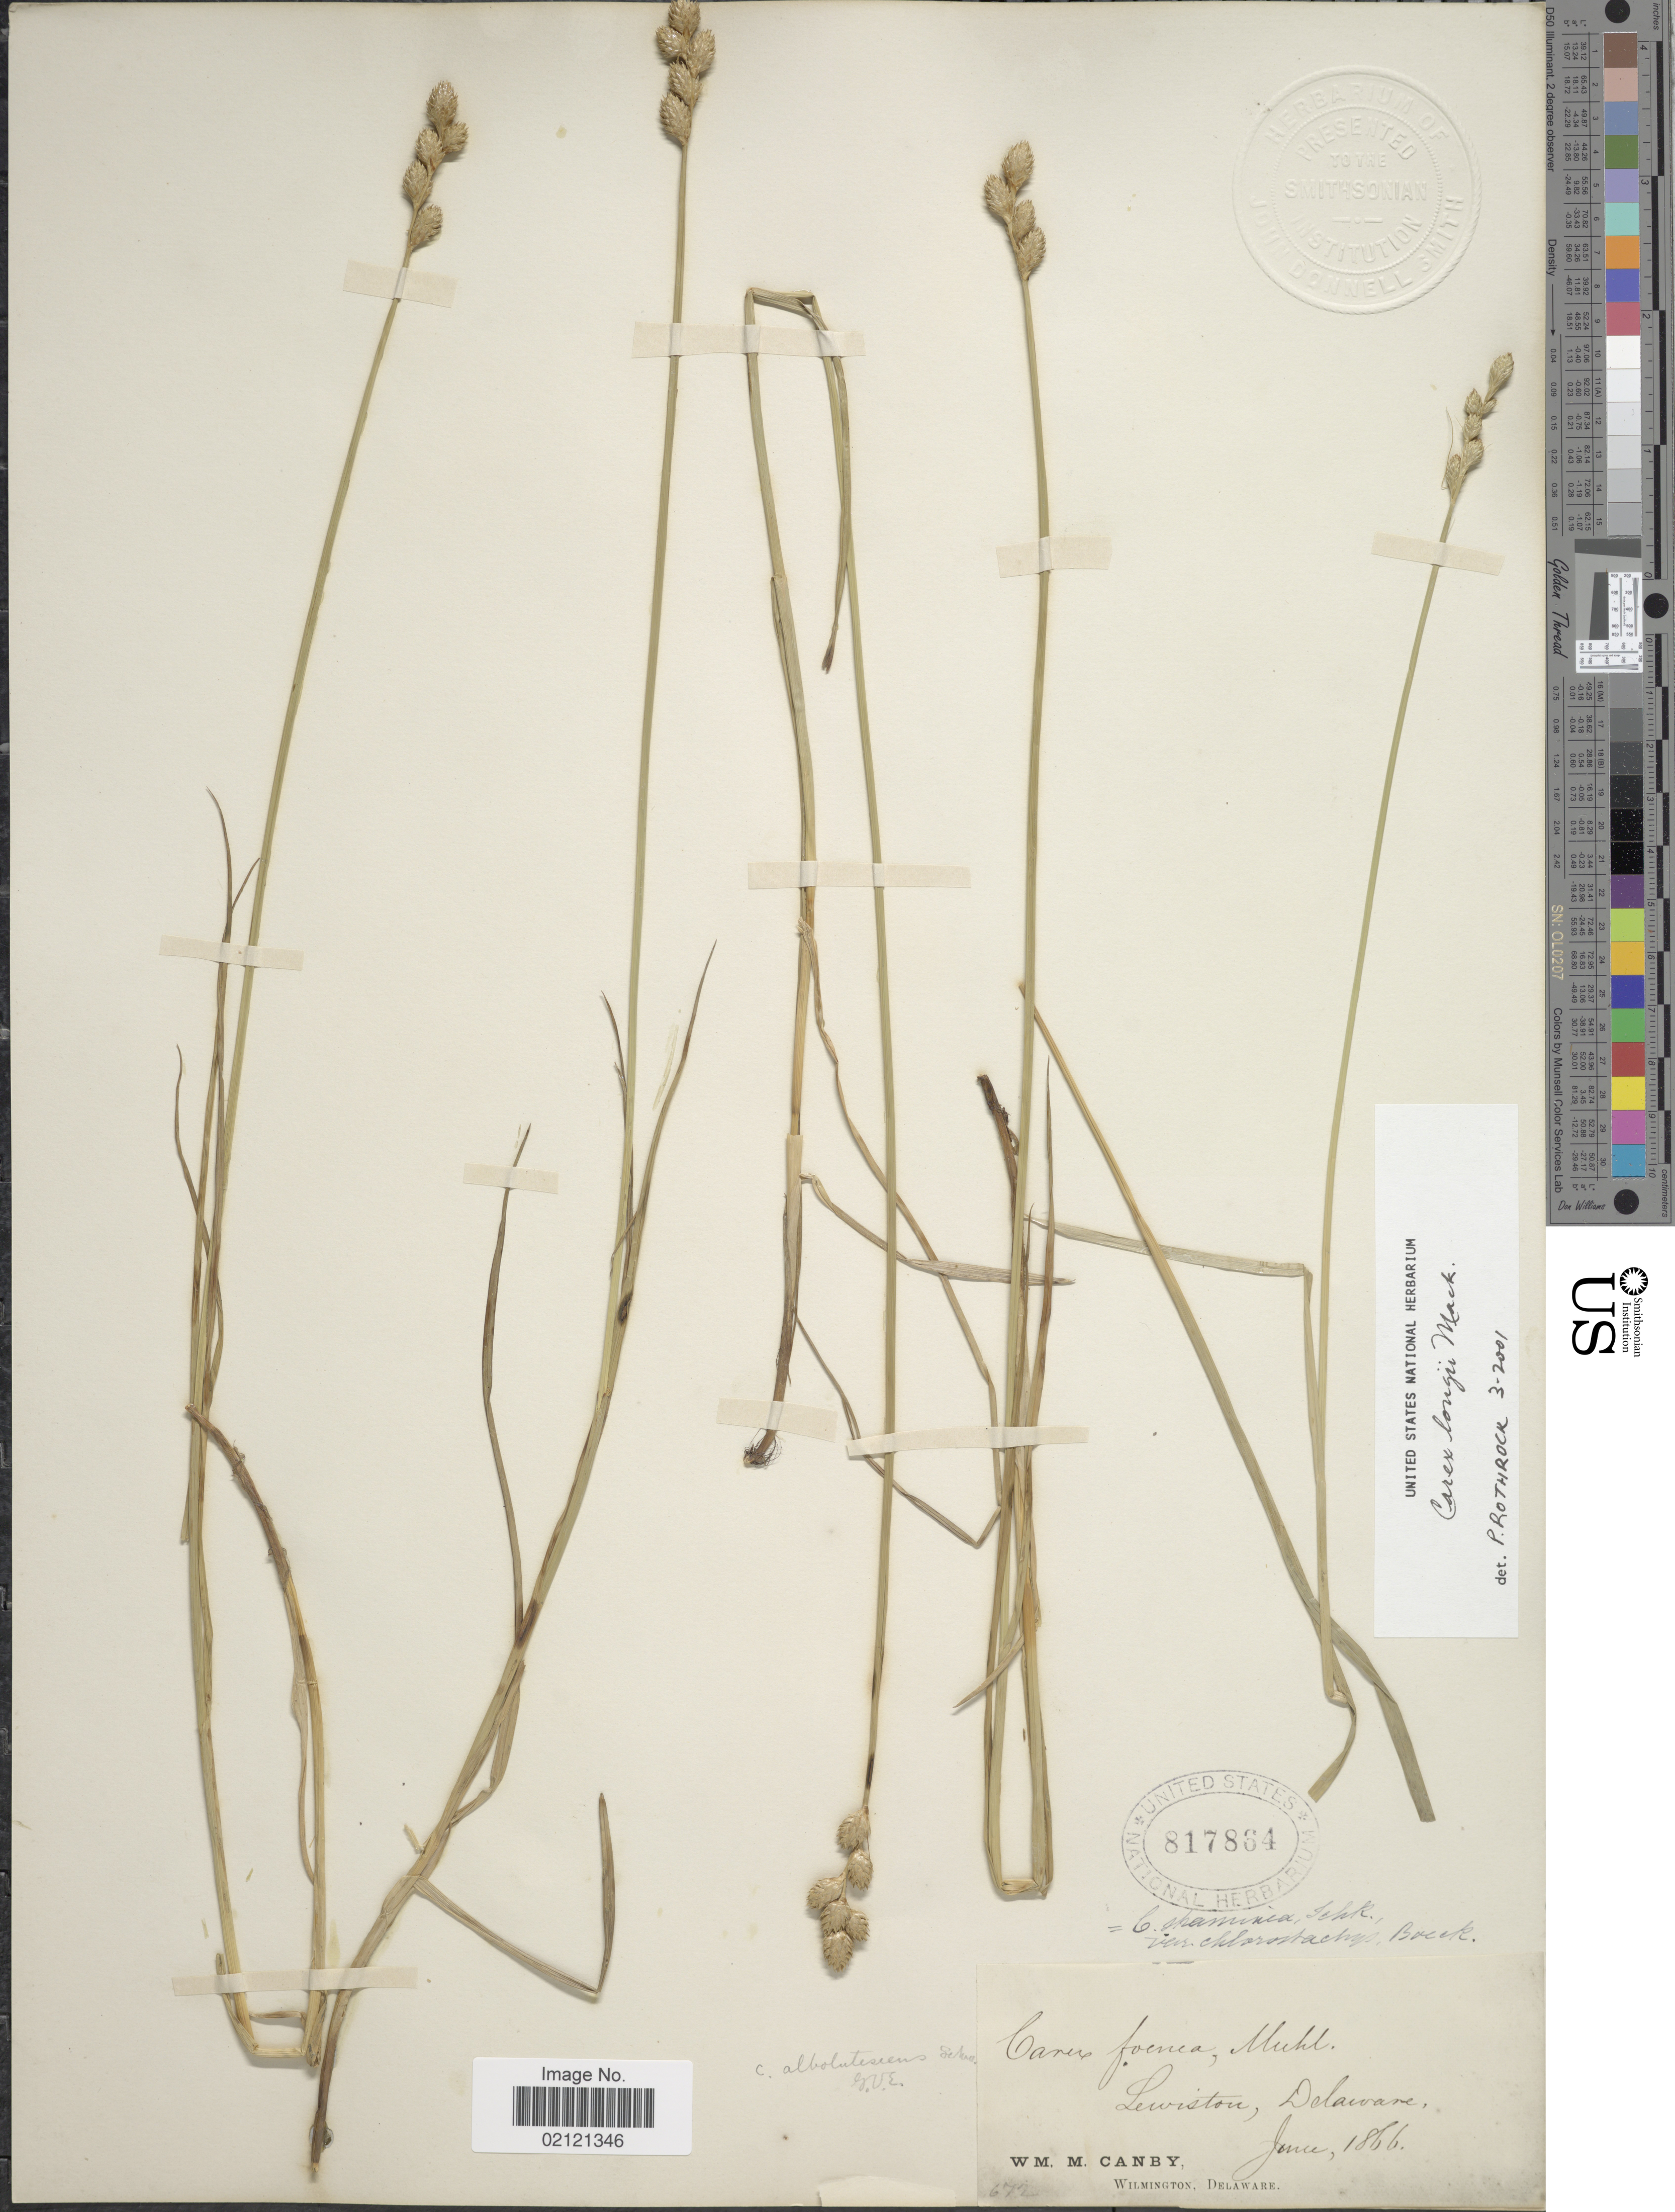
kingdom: Plantae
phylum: Tracheophyta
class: Liliopsida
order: Poales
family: Cyperaceae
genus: Carex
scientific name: Carex longii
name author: Mack.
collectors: W. M. Canby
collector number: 672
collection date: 1866-06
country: United States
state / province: Delaware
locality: Lewiston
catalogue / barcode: US 817864